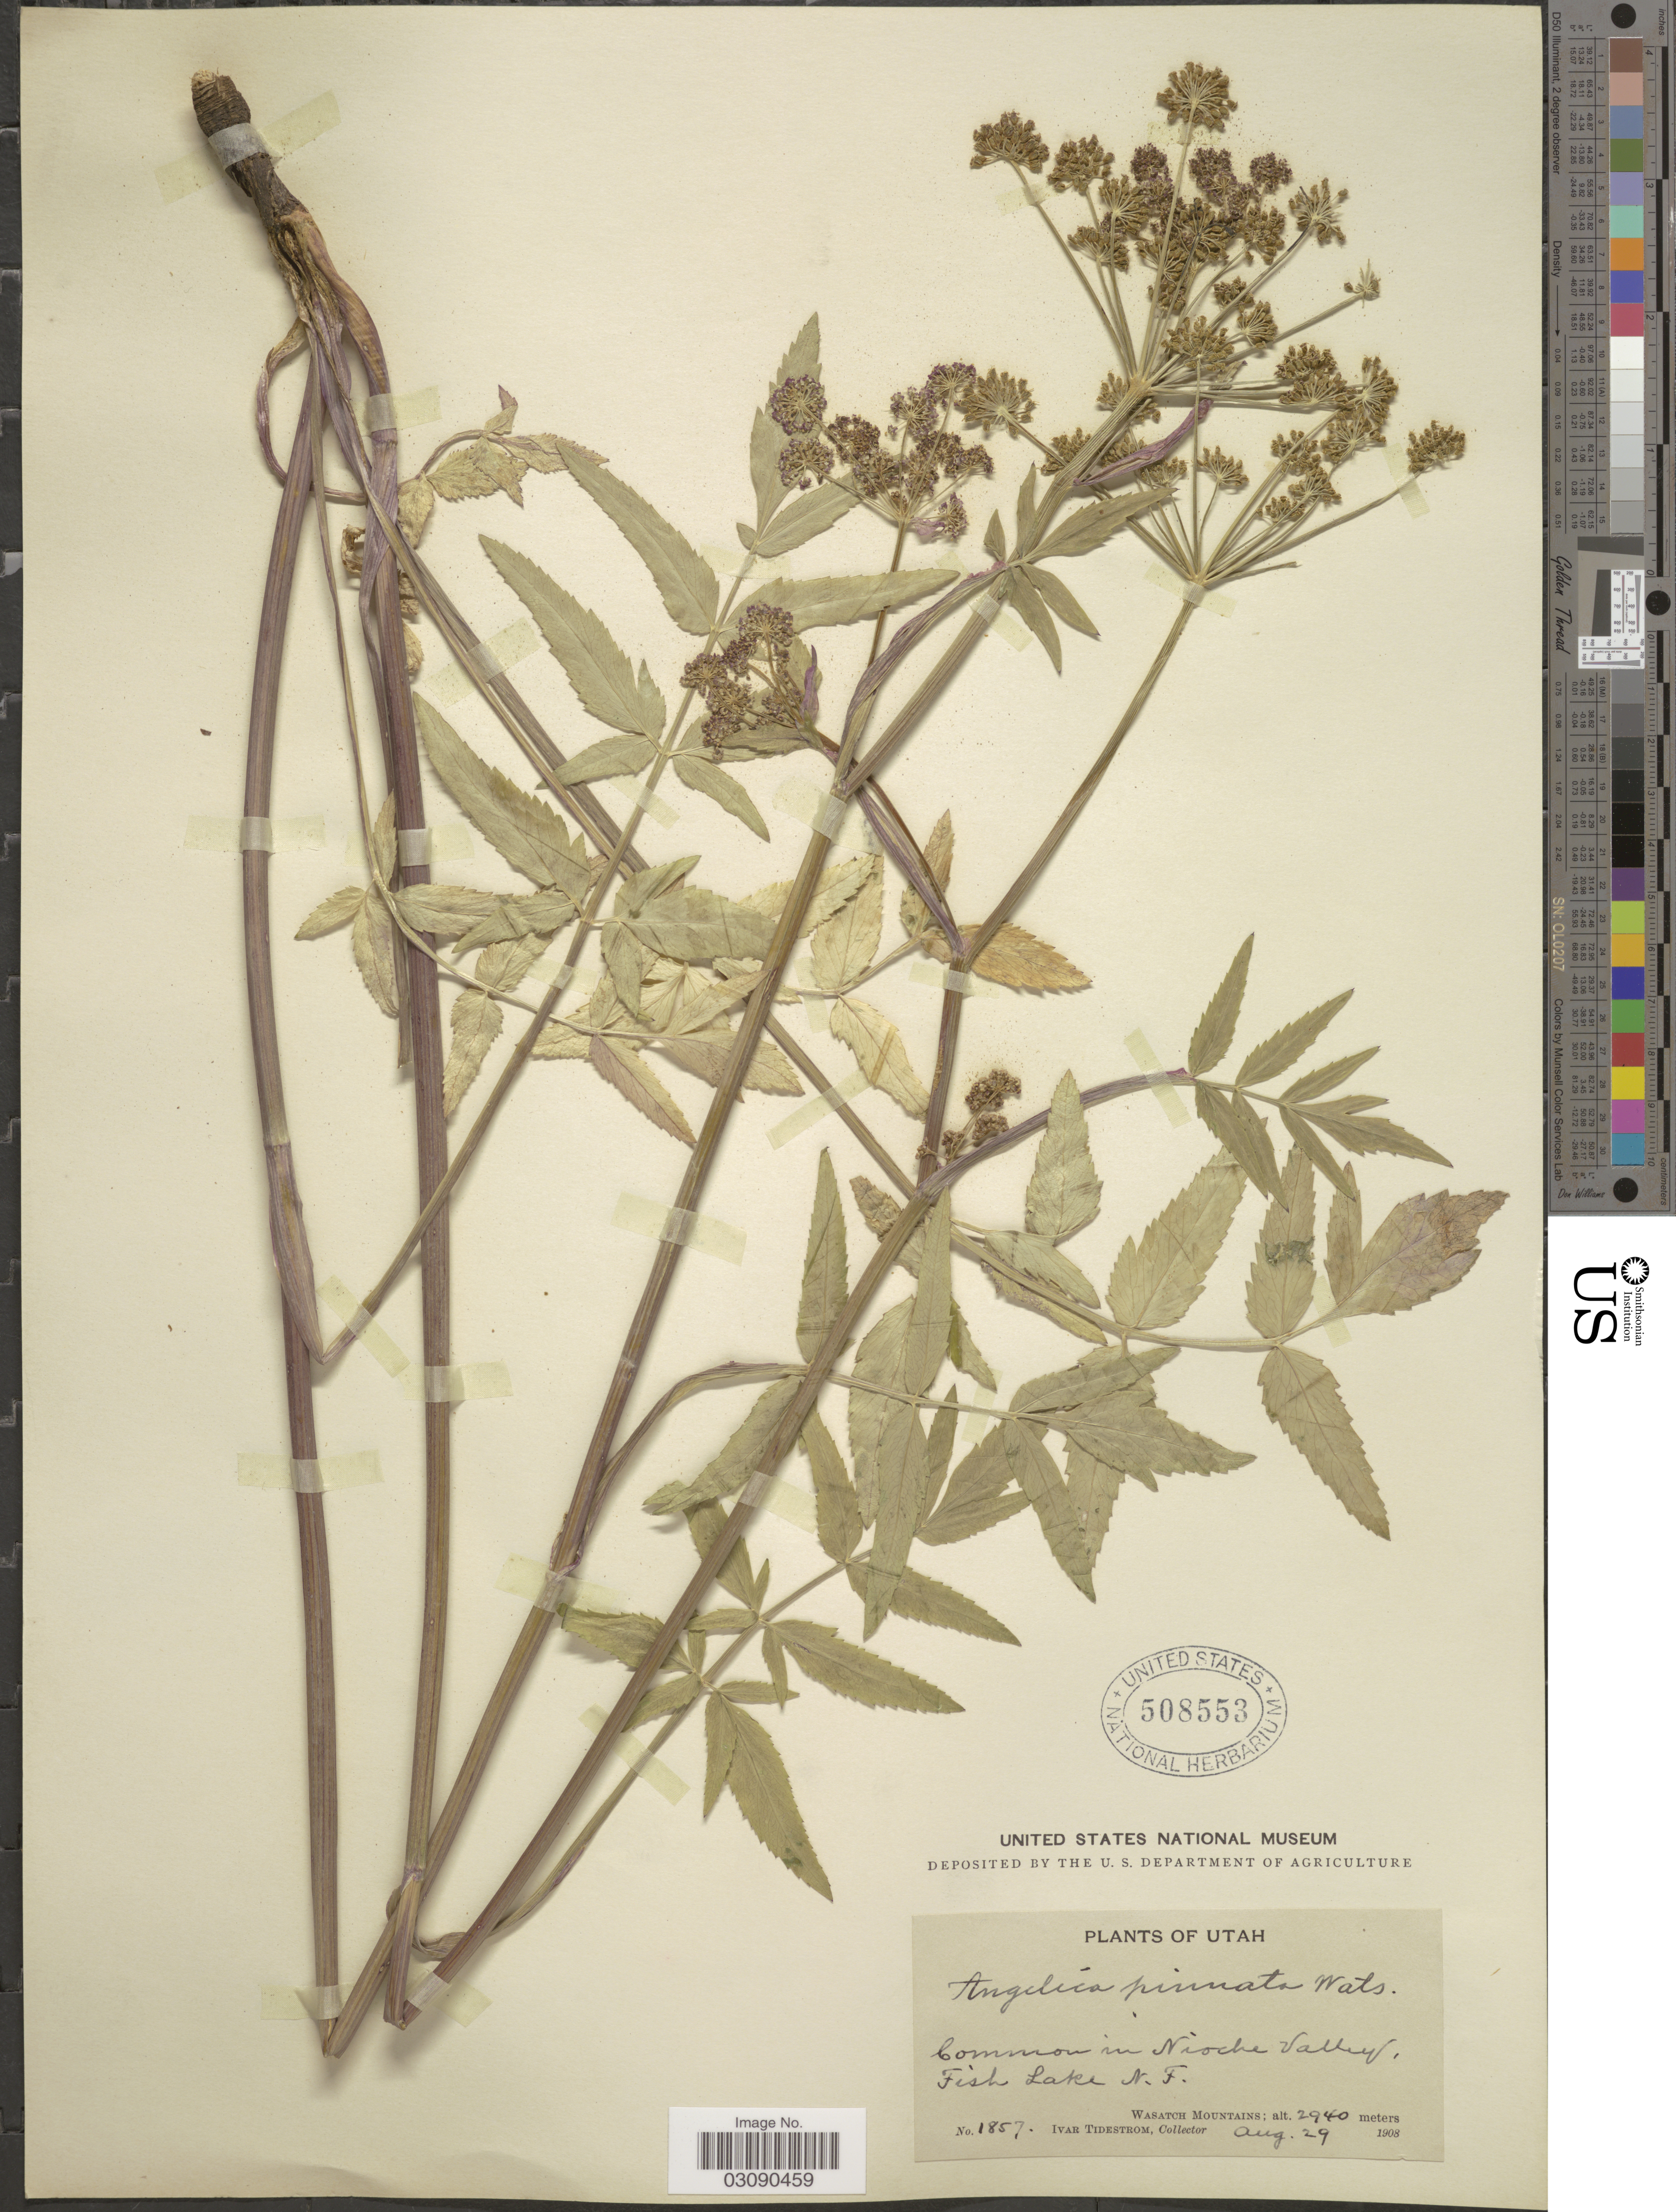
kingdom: Plantae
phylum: Tracheophyta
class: Magnoliopsida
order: Apiales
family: Apiaceae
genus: Angelica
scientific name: Angelica pinnata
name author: S. Watson in C. King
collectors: I. F. Tidestrom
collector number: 1857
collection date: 1908-08-29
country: United States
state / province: Utah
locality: Common in Nioche Valley, Fish Lake, N.F.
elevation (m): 2940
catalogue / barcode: US 508553